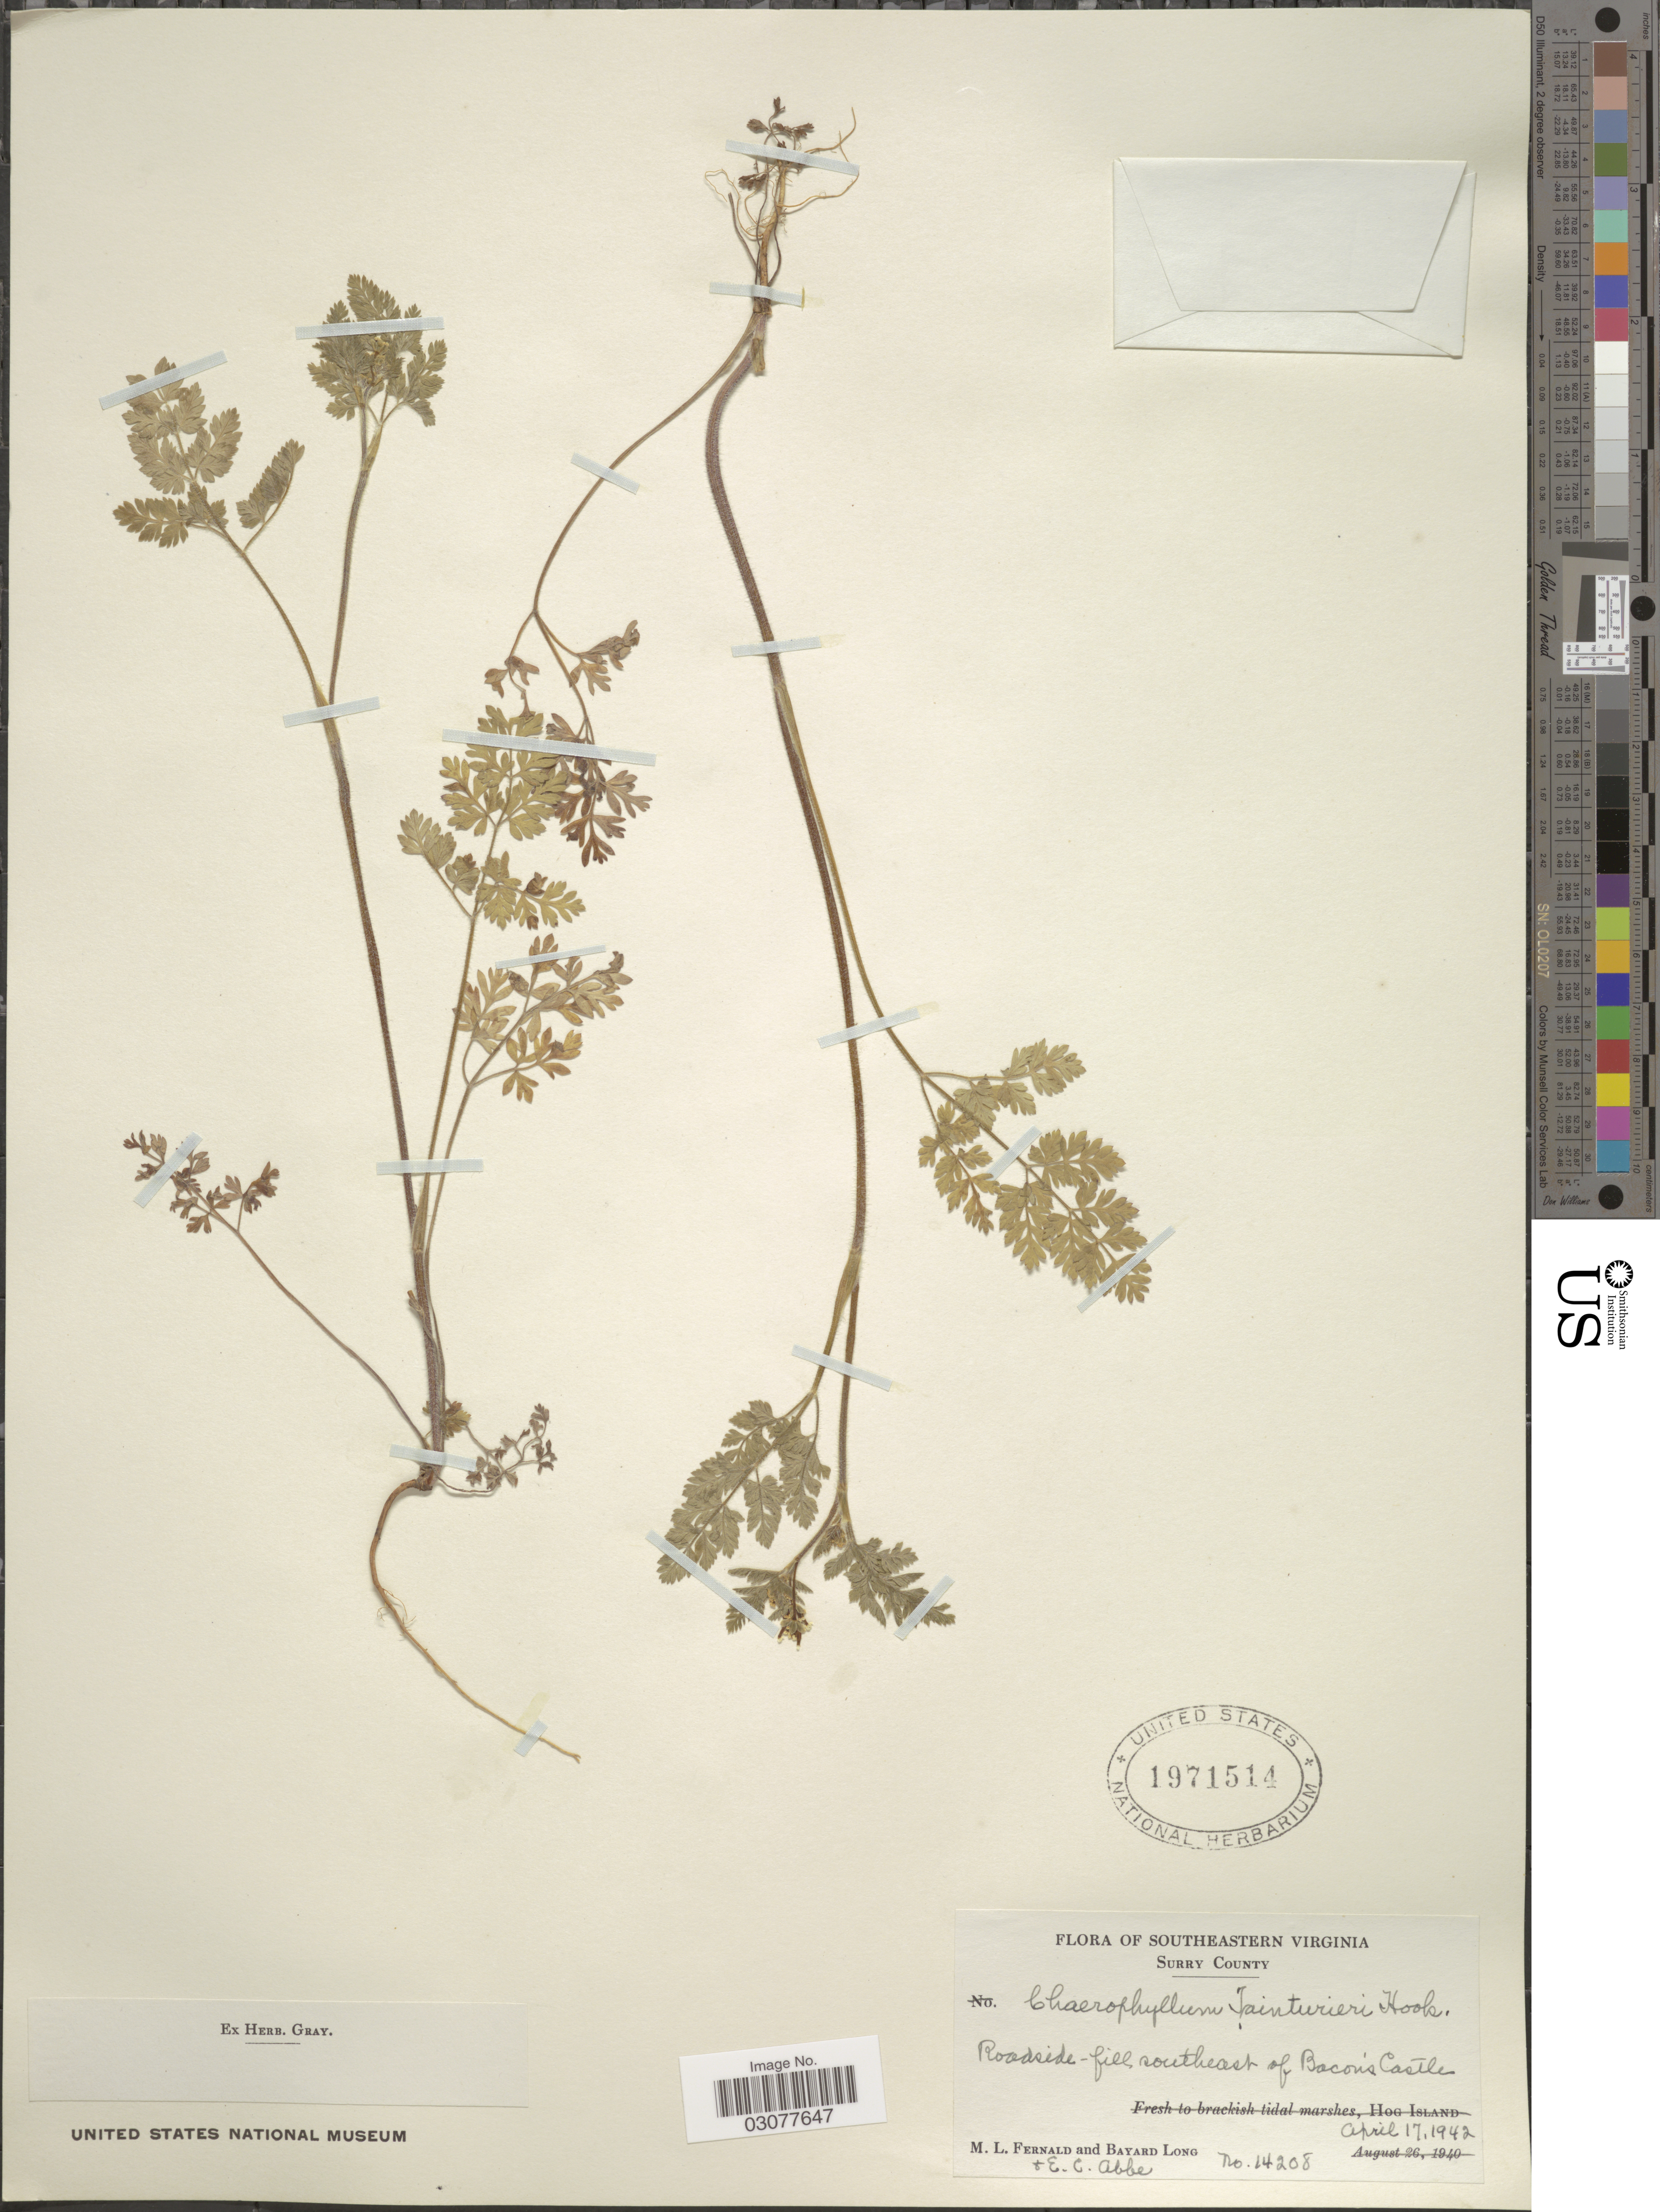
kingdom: Plantae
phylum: Tracheophyta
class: Magnoliopsida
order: Apiales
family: Apiaceae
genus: Chaerophyllum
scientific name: Chaerophyllum tainturieri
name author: Hook.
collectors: M. L. Fernald, B. Long & E. C. Abbe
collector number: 14208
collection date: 1942-04-17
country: United States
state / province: Virginia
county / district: Surry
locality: Southeastern Virginia, Surry County, Roadside-fill, southeast of Bacon's Castle.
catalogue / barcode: US 1971514